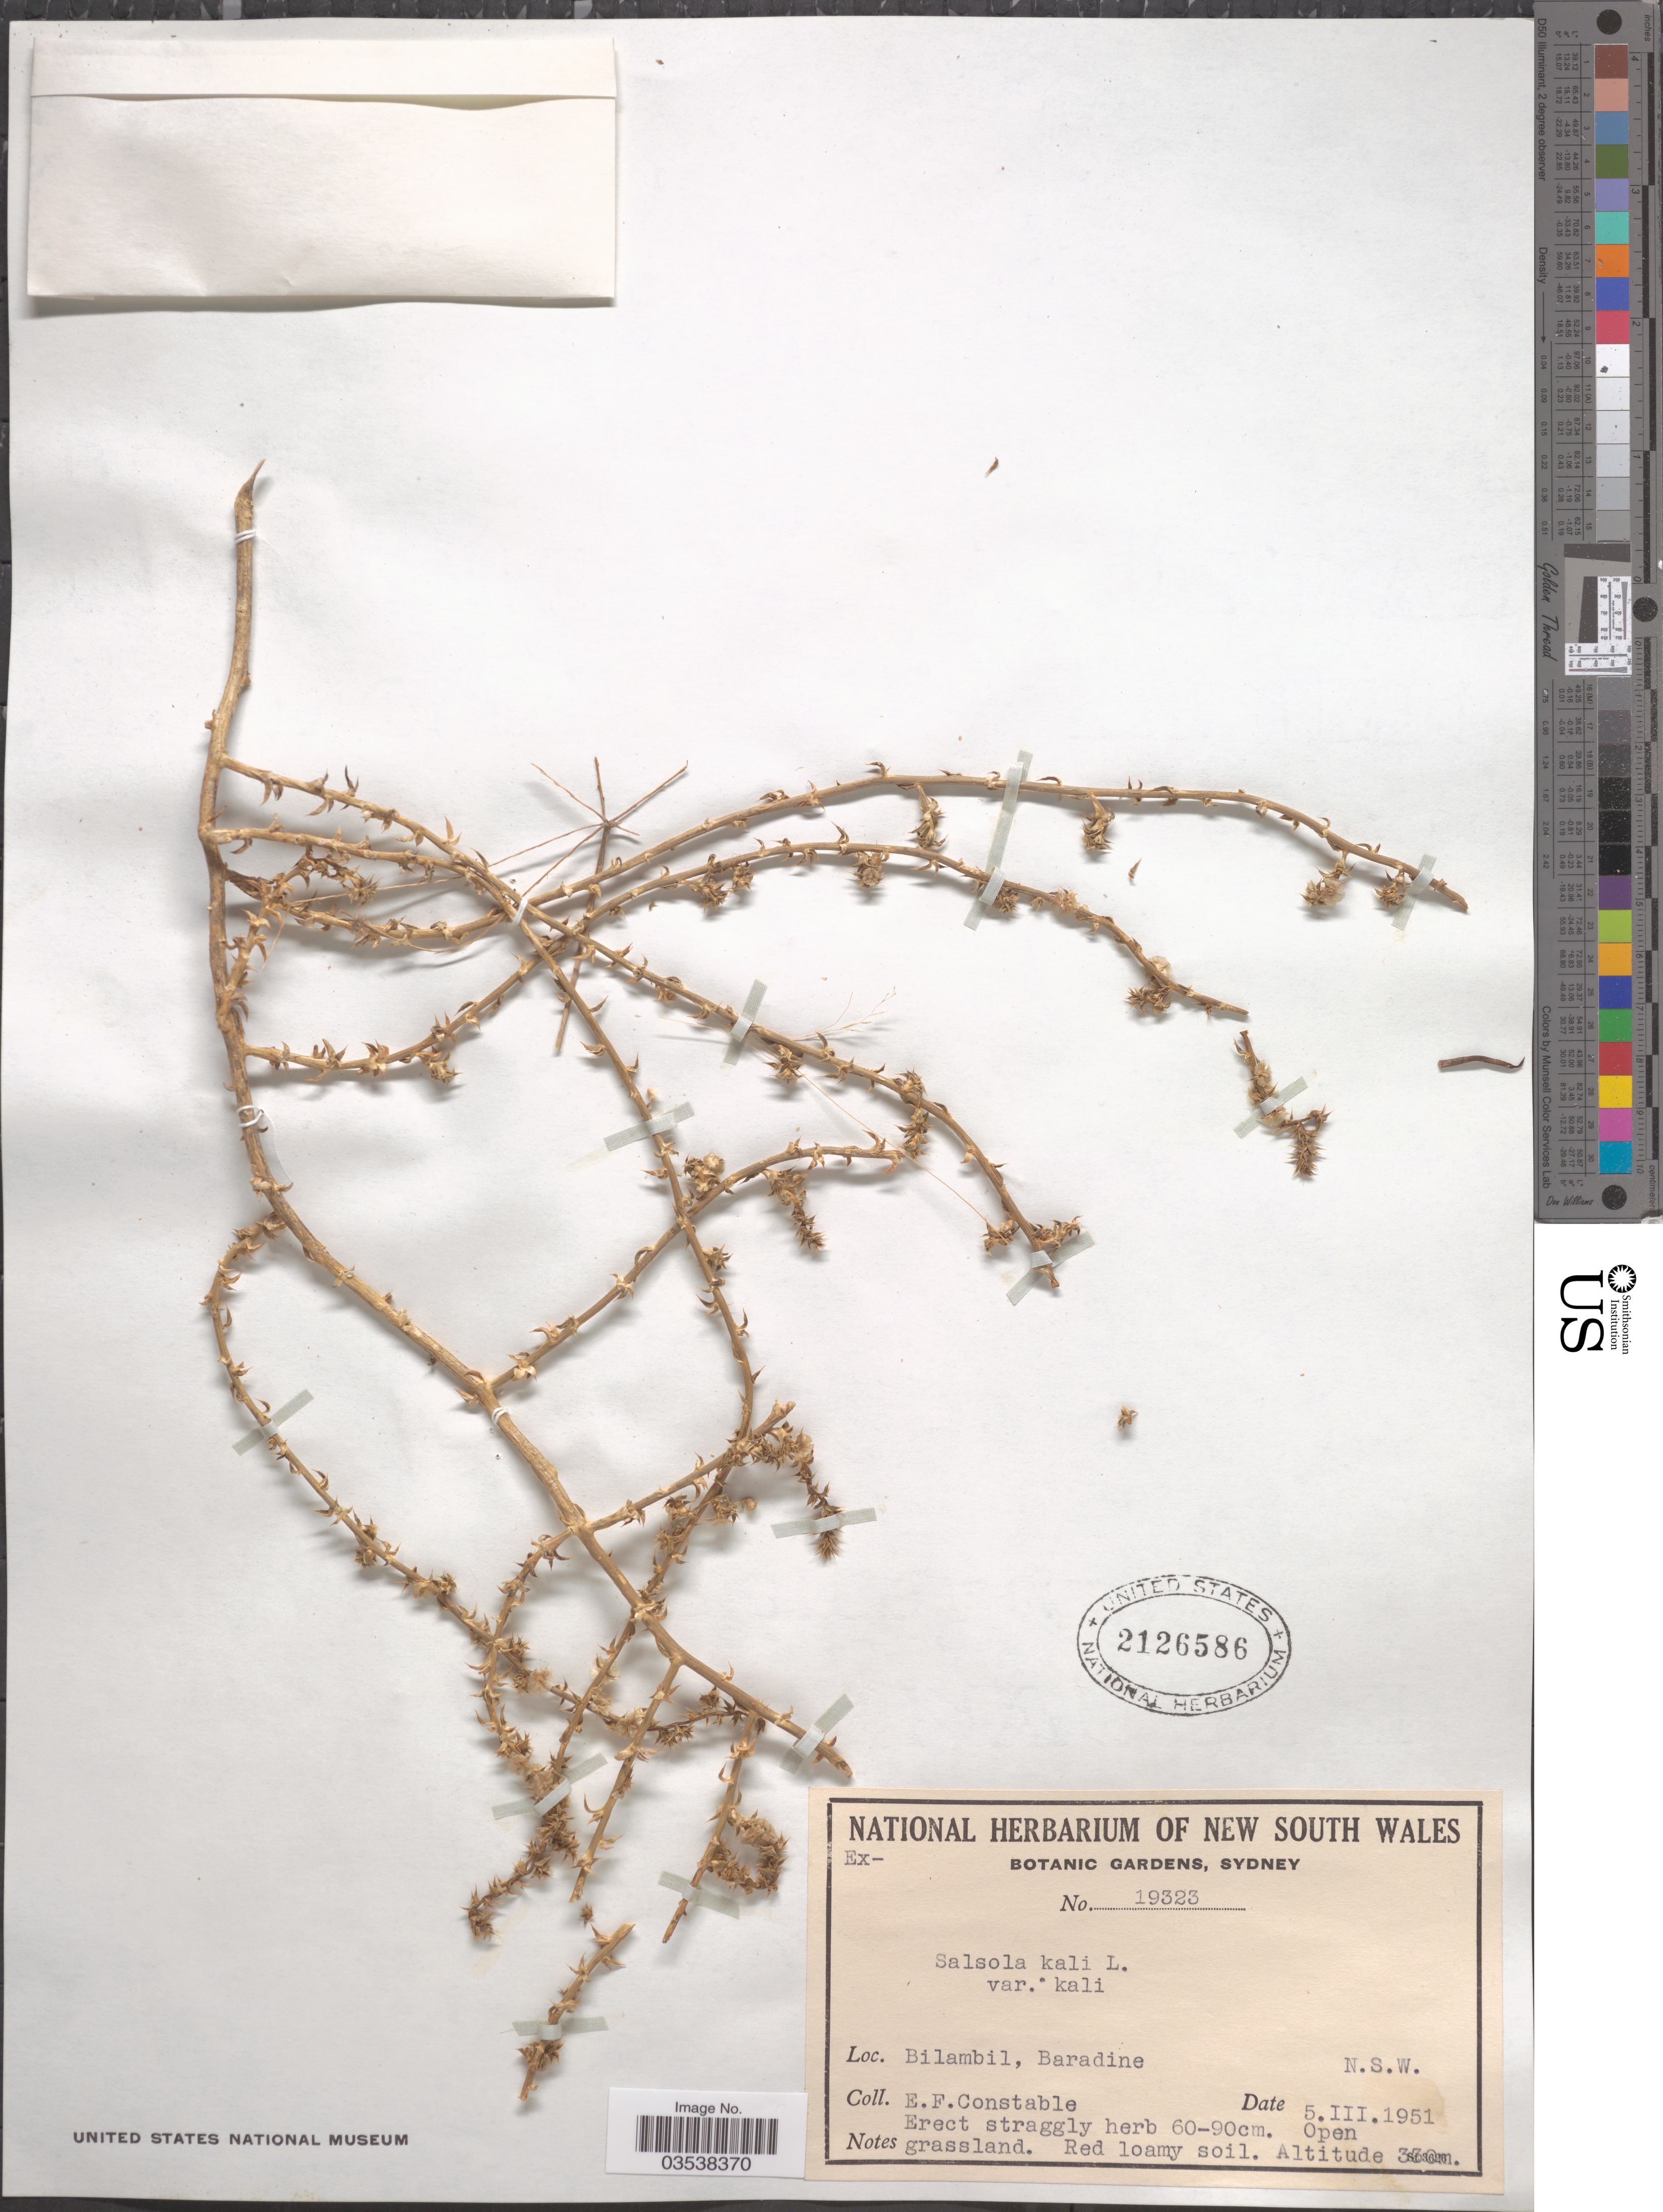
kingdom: Plantae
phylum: Tracheophyta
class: Magnoliopsida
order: Caryophyllales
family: Amaranthaceae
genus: Salsola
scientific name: Salsola kali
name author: L.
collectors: E. F. Constable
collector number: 19323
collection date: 1951-03-05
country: Australia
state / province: New South Wales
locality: Bilambil, Baradine.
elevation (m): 330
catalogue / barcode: US 2126586